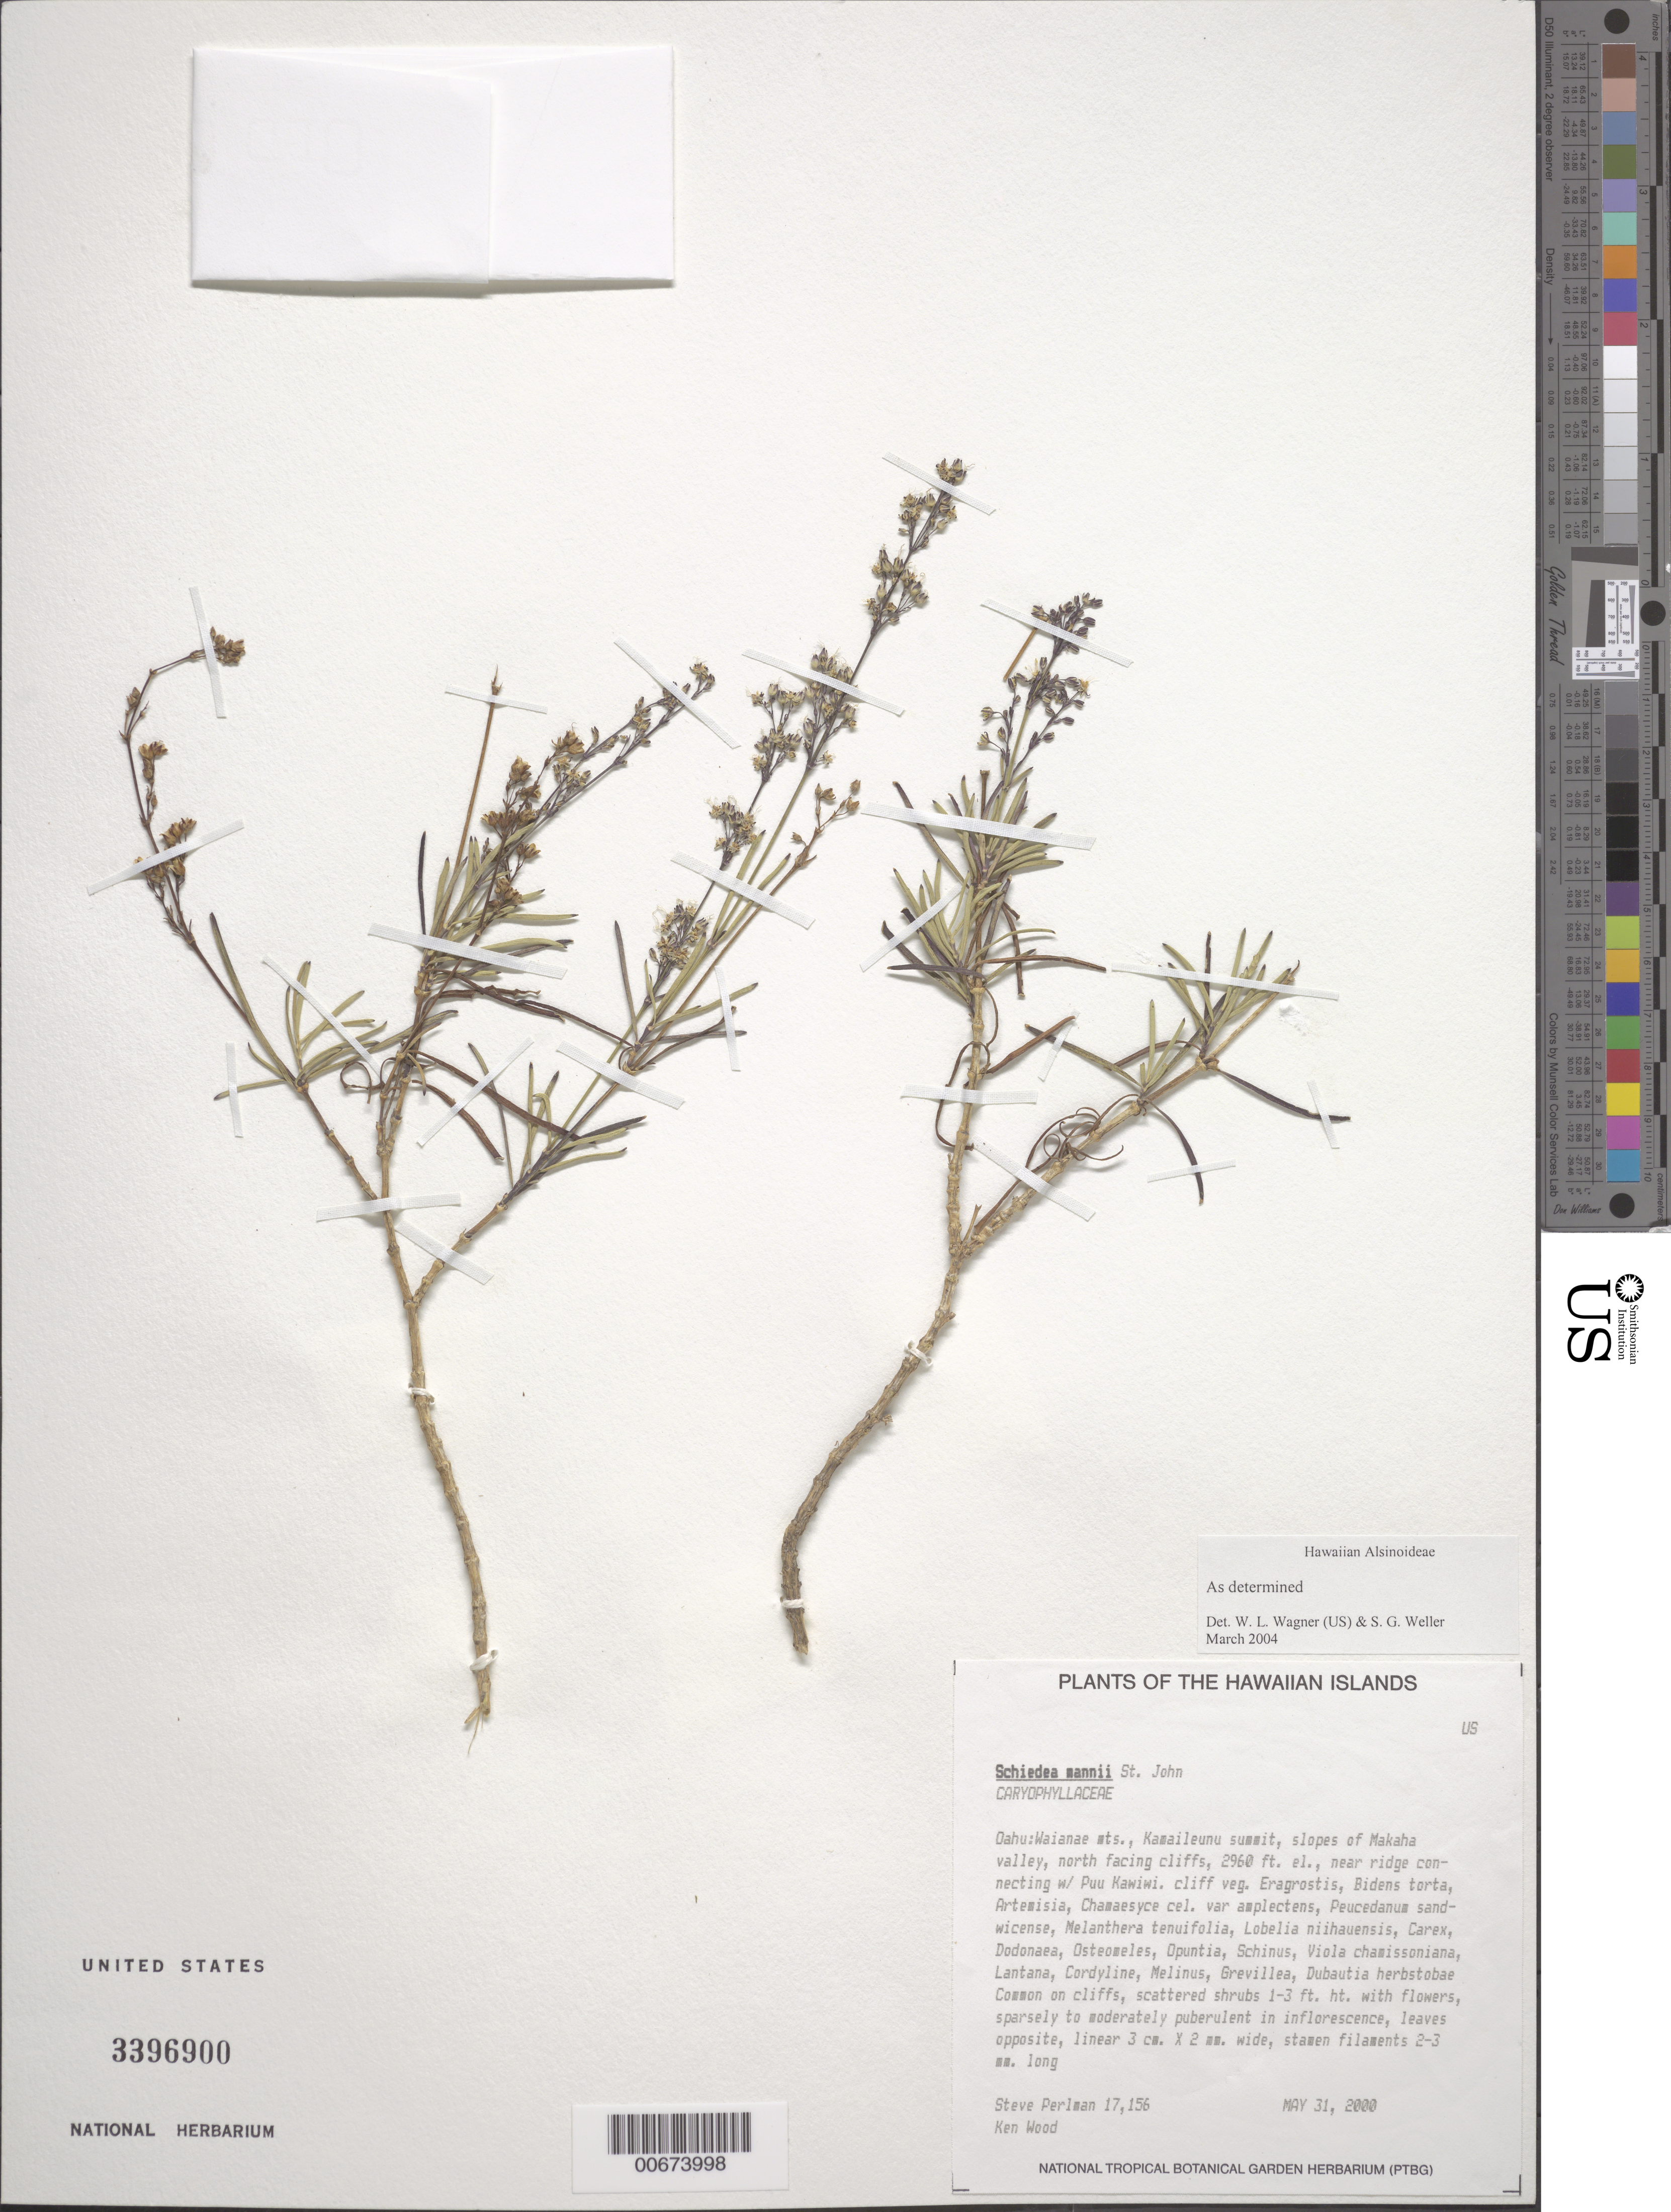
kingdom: Plantae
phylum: Tracheophyta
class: Magnoliopsida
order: Caryophyllales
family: Caryophyllaceae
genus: Schiedea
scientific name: Schiedea mannii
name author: H. St. John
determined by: Wagner, W. L.; Weller, Stephen G.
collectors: S. P. Perlman & K. Wood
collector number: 17156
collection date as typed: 31 May 2000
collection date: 2000-05-31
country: United States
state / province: Hawaii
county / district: Honolulu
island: Oahu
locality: Waianae Mts., Kamaileunu summit, slopes of Makaha valley, N facing cliffs near ridge connecting with Puu Kawiwi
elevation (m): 902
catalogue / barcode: US 3396900